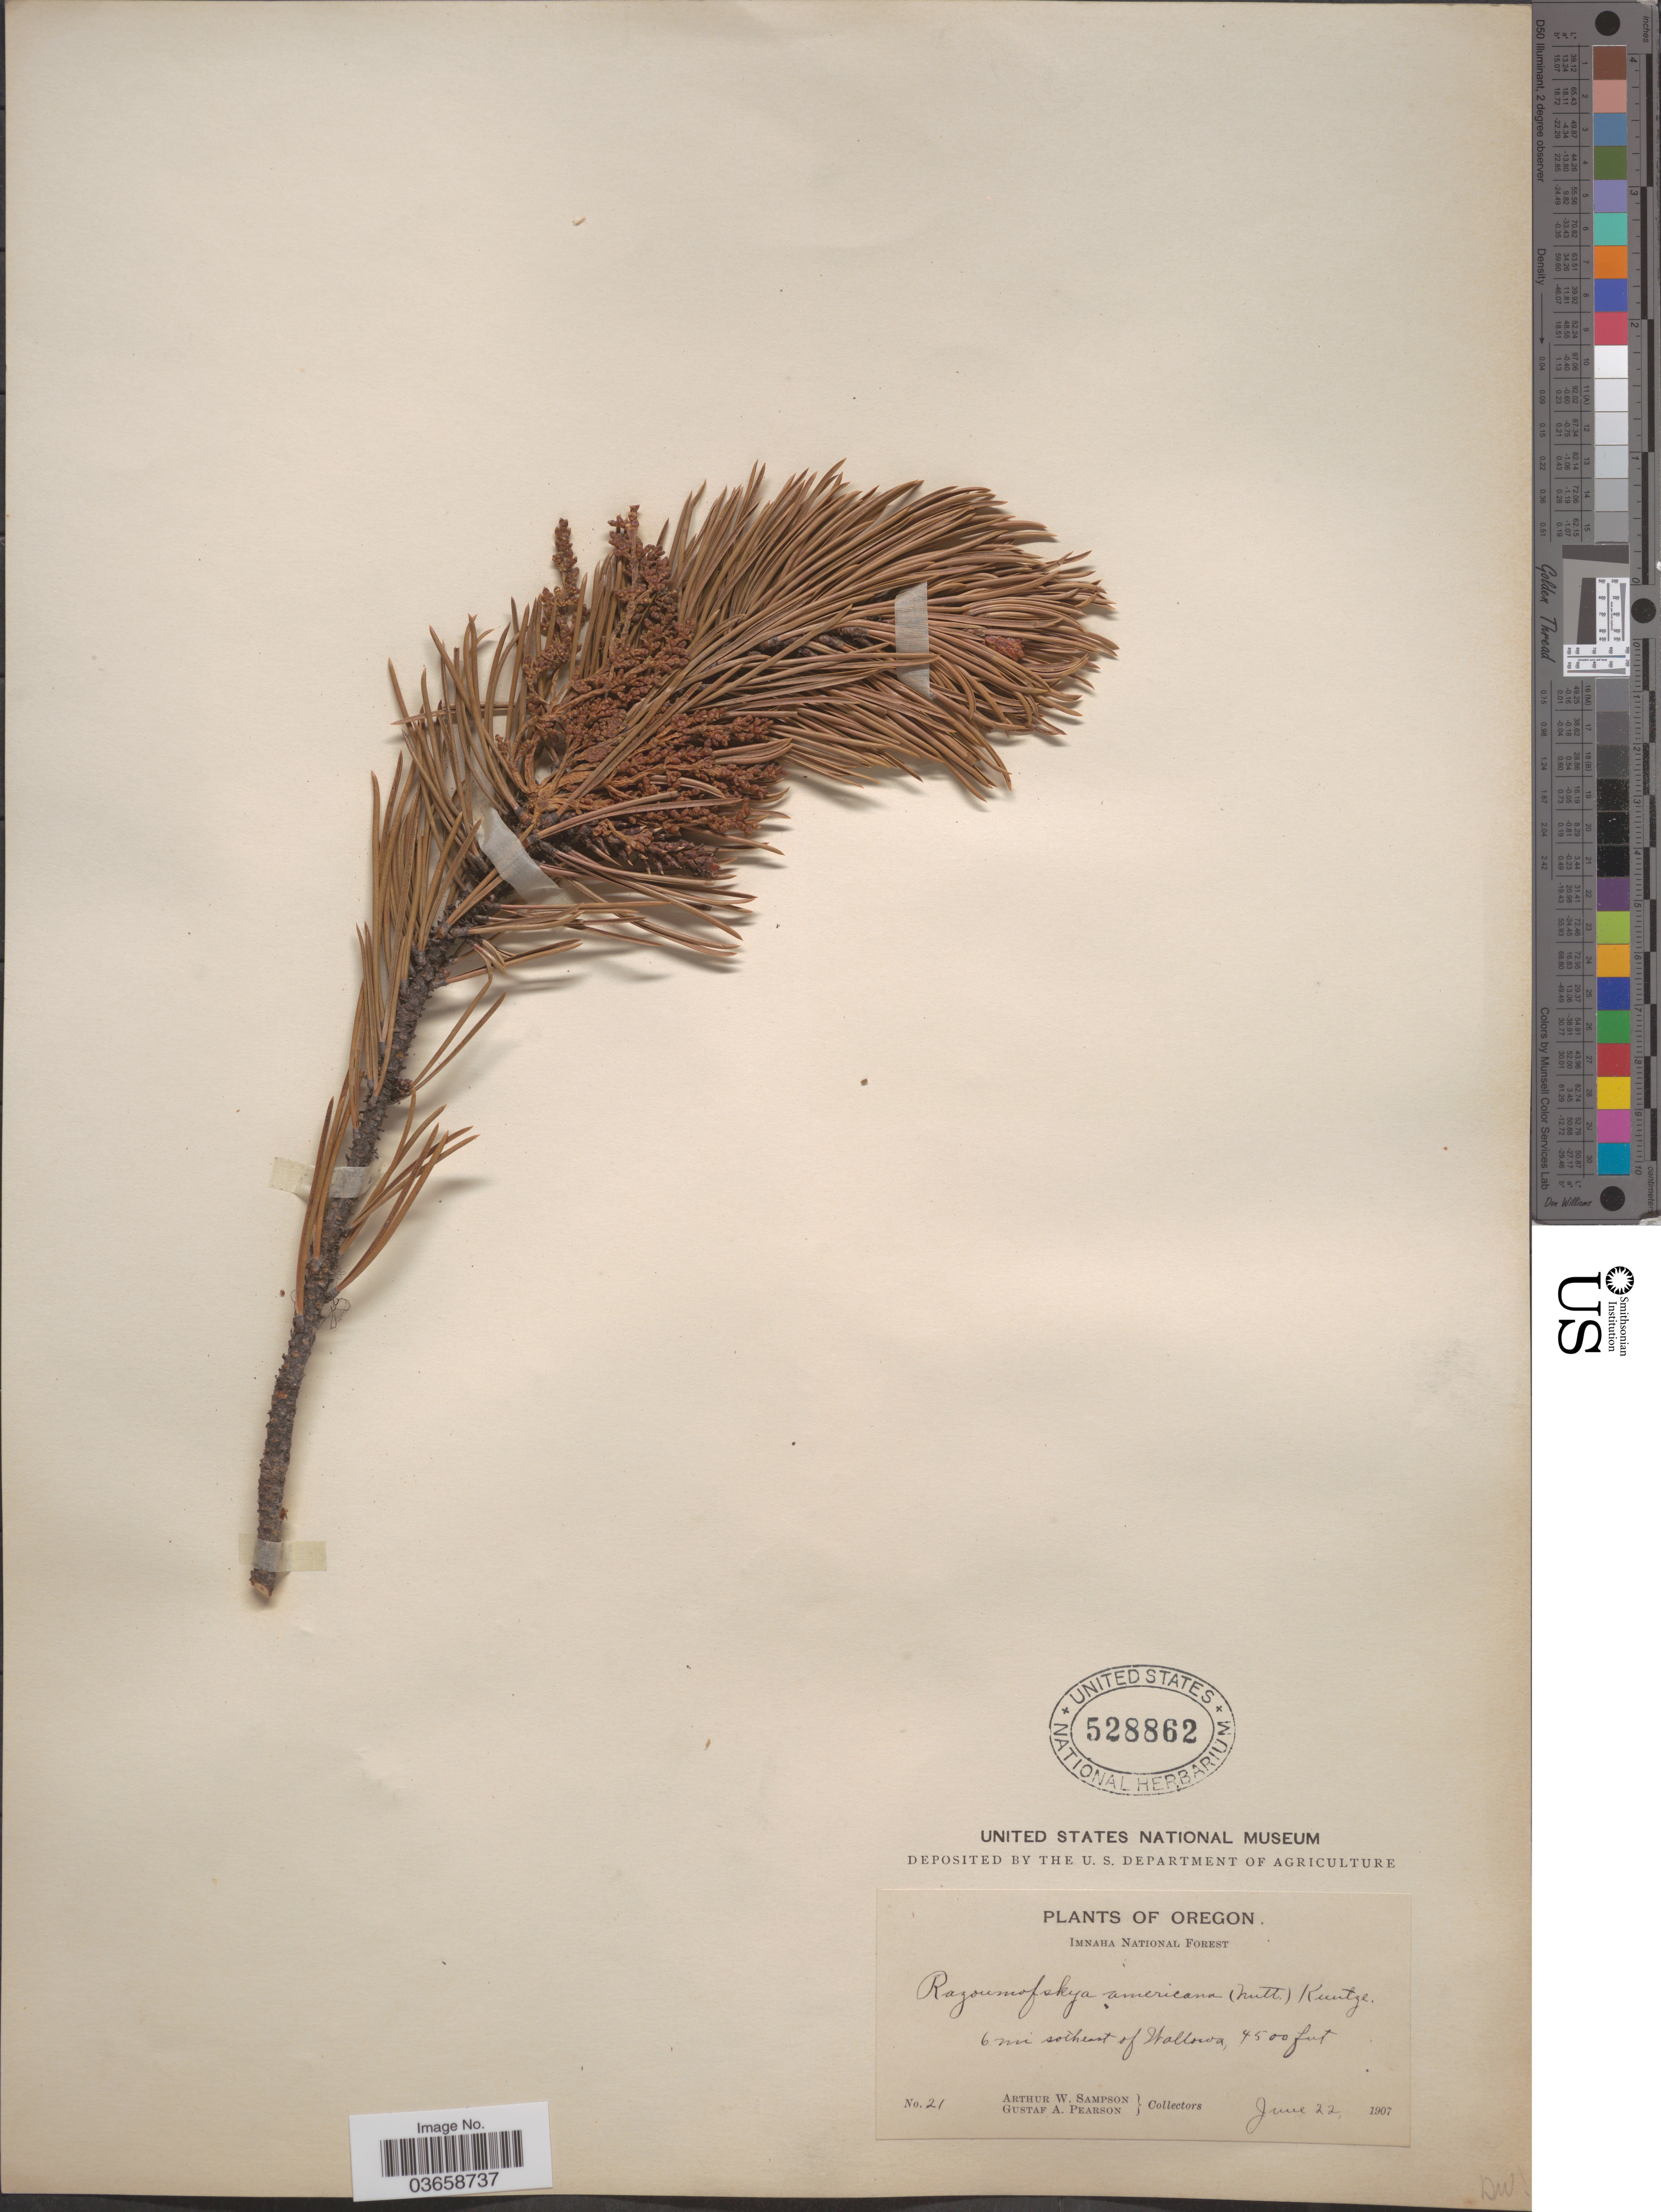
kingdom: Plantae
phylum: Tracheophyta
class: Magnoliopsida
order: Santalales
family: Viscaceae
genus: Arceuthobium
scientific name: Arceuthobium americanum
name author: Nutt. ex A. Gray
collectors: A. Sampson & G. Pearson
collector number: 21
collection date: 1907-06-22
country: United States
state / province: Oregon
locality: Imnaha National Forest. 6 mi southeast of Wallowa.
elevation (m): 1372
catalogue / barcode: US 528862